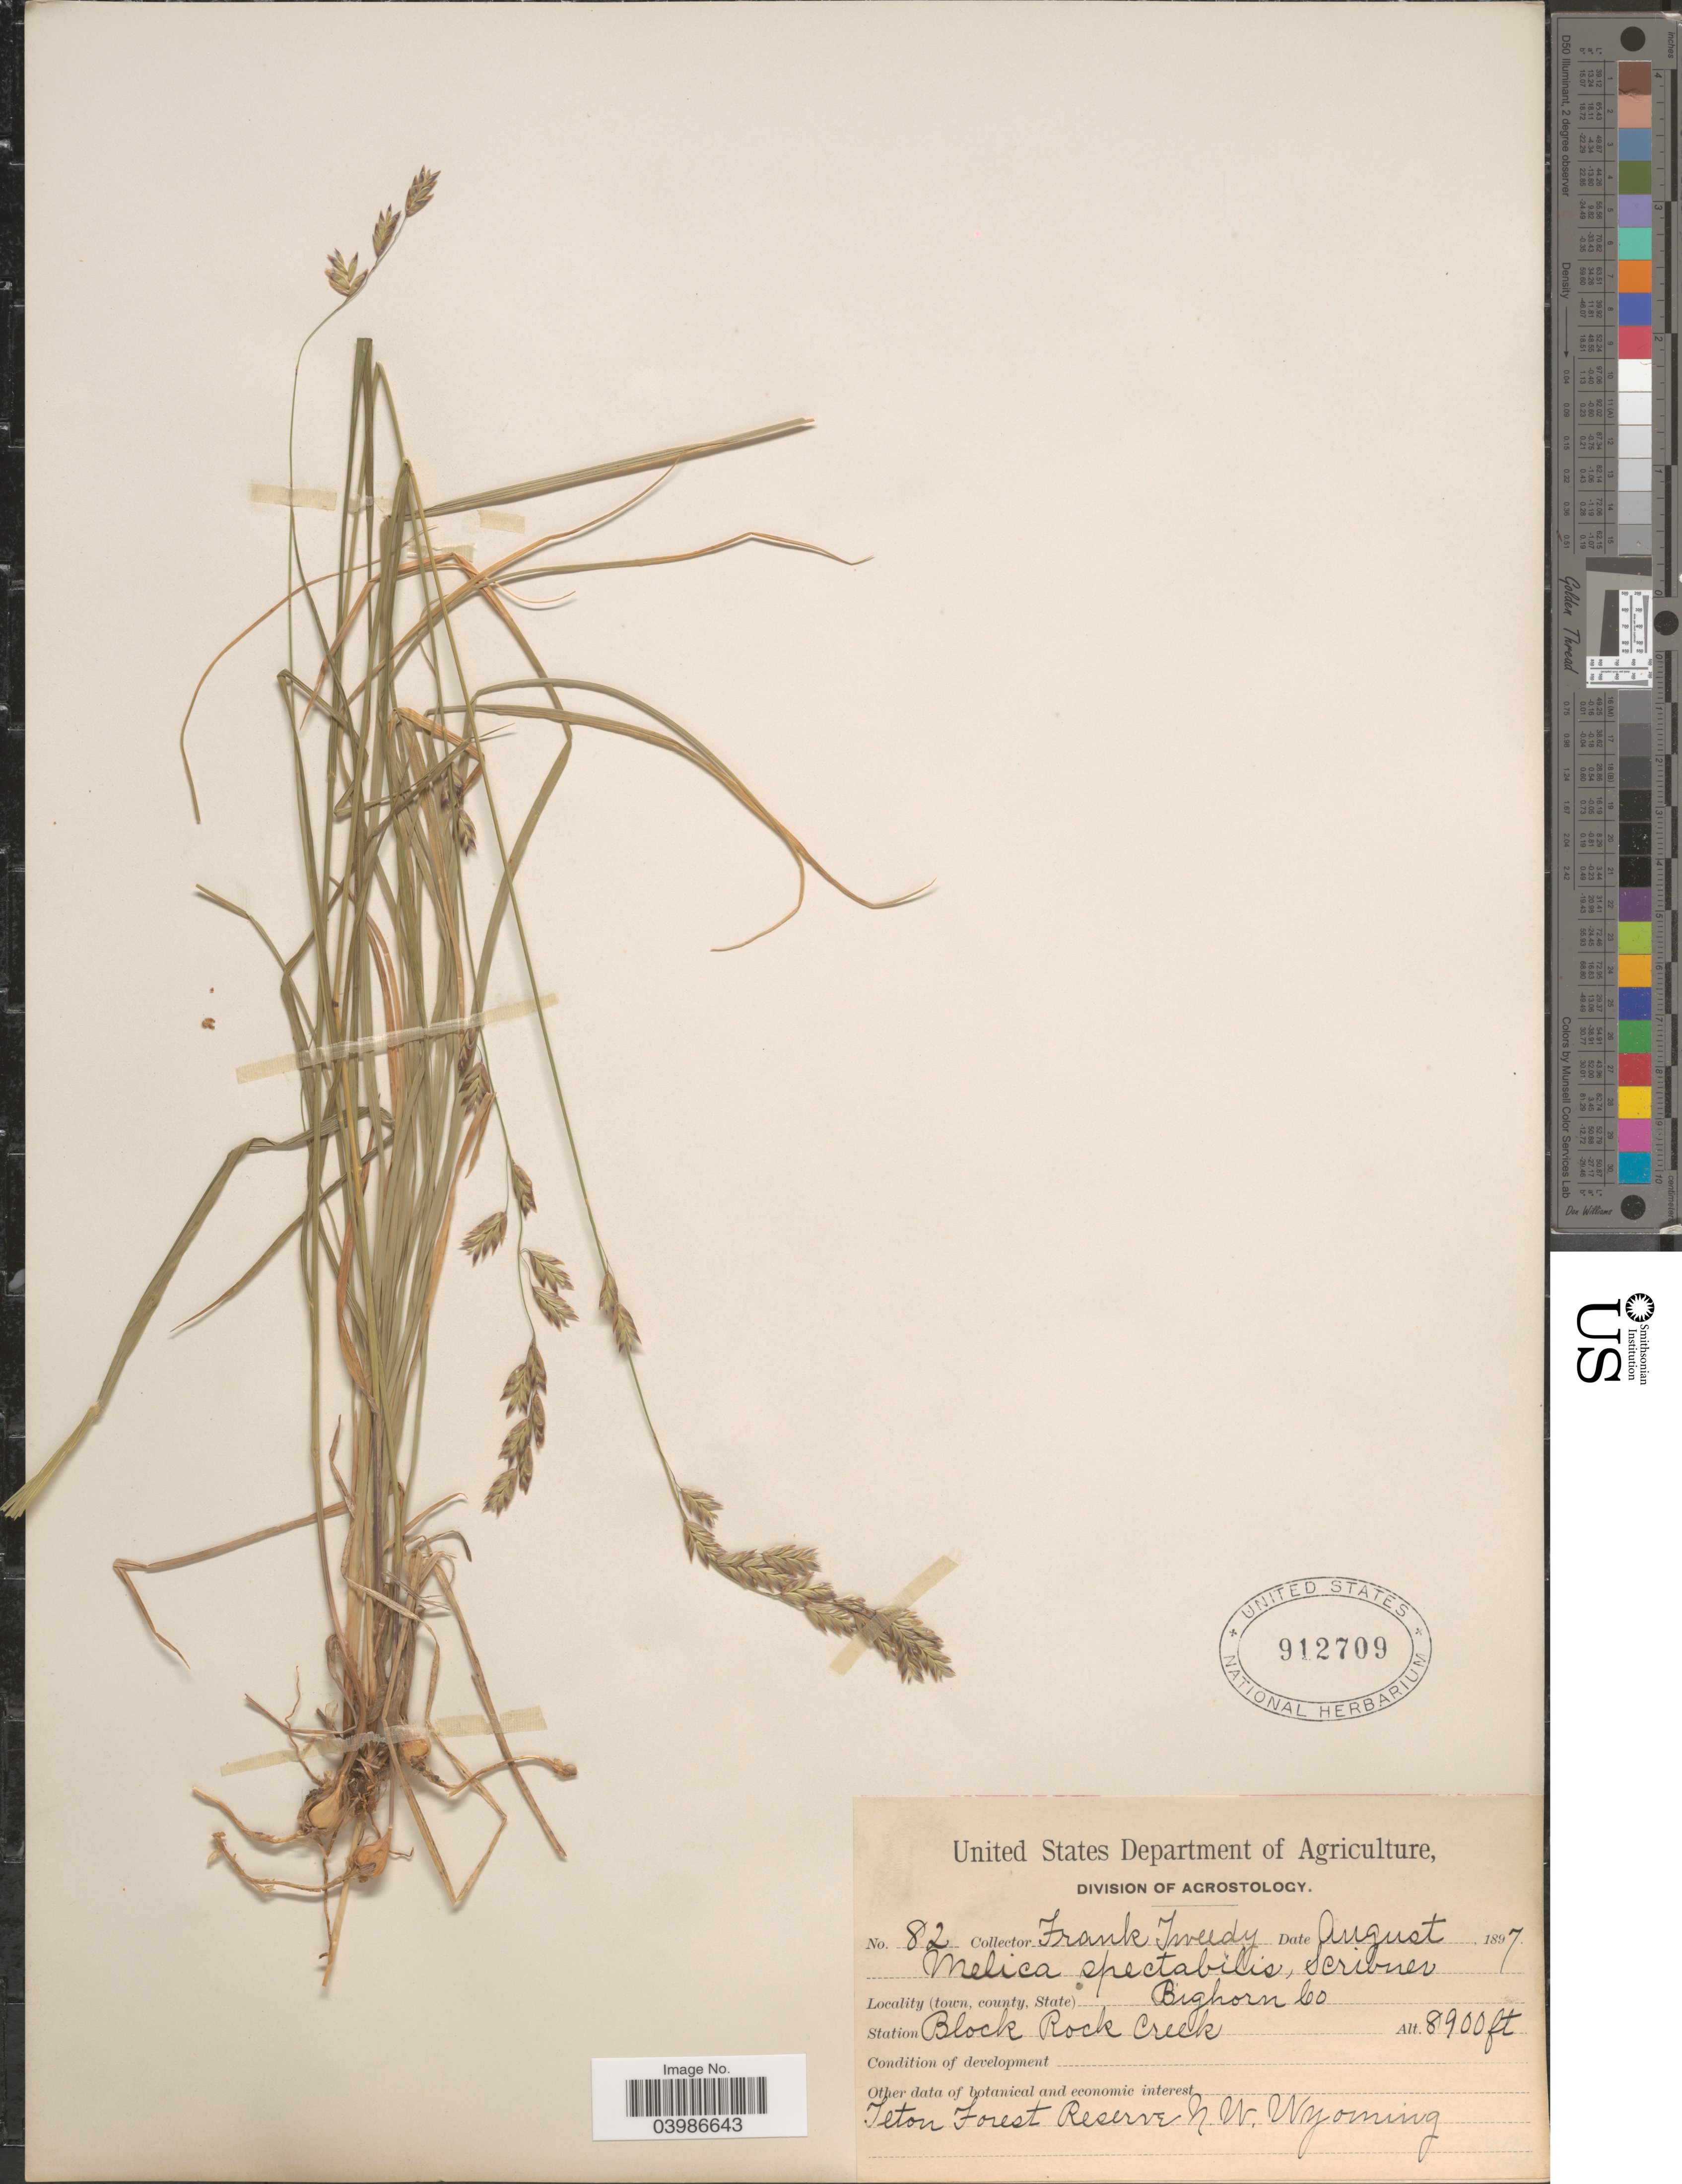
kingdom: Plantae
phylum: Tracheophyta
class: Liliopsida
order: Poales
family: Poaceae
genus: Melica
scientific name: Melica spectabilis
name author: Scribn.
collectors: F. Tweedy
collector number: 82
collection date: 1897-08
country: United States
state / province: Wyoming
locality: Bighorn Co. Station Block Rock Creek. Teton Forest Reserve N.W. Wyoming.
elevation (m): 2713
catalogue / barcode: US 912709